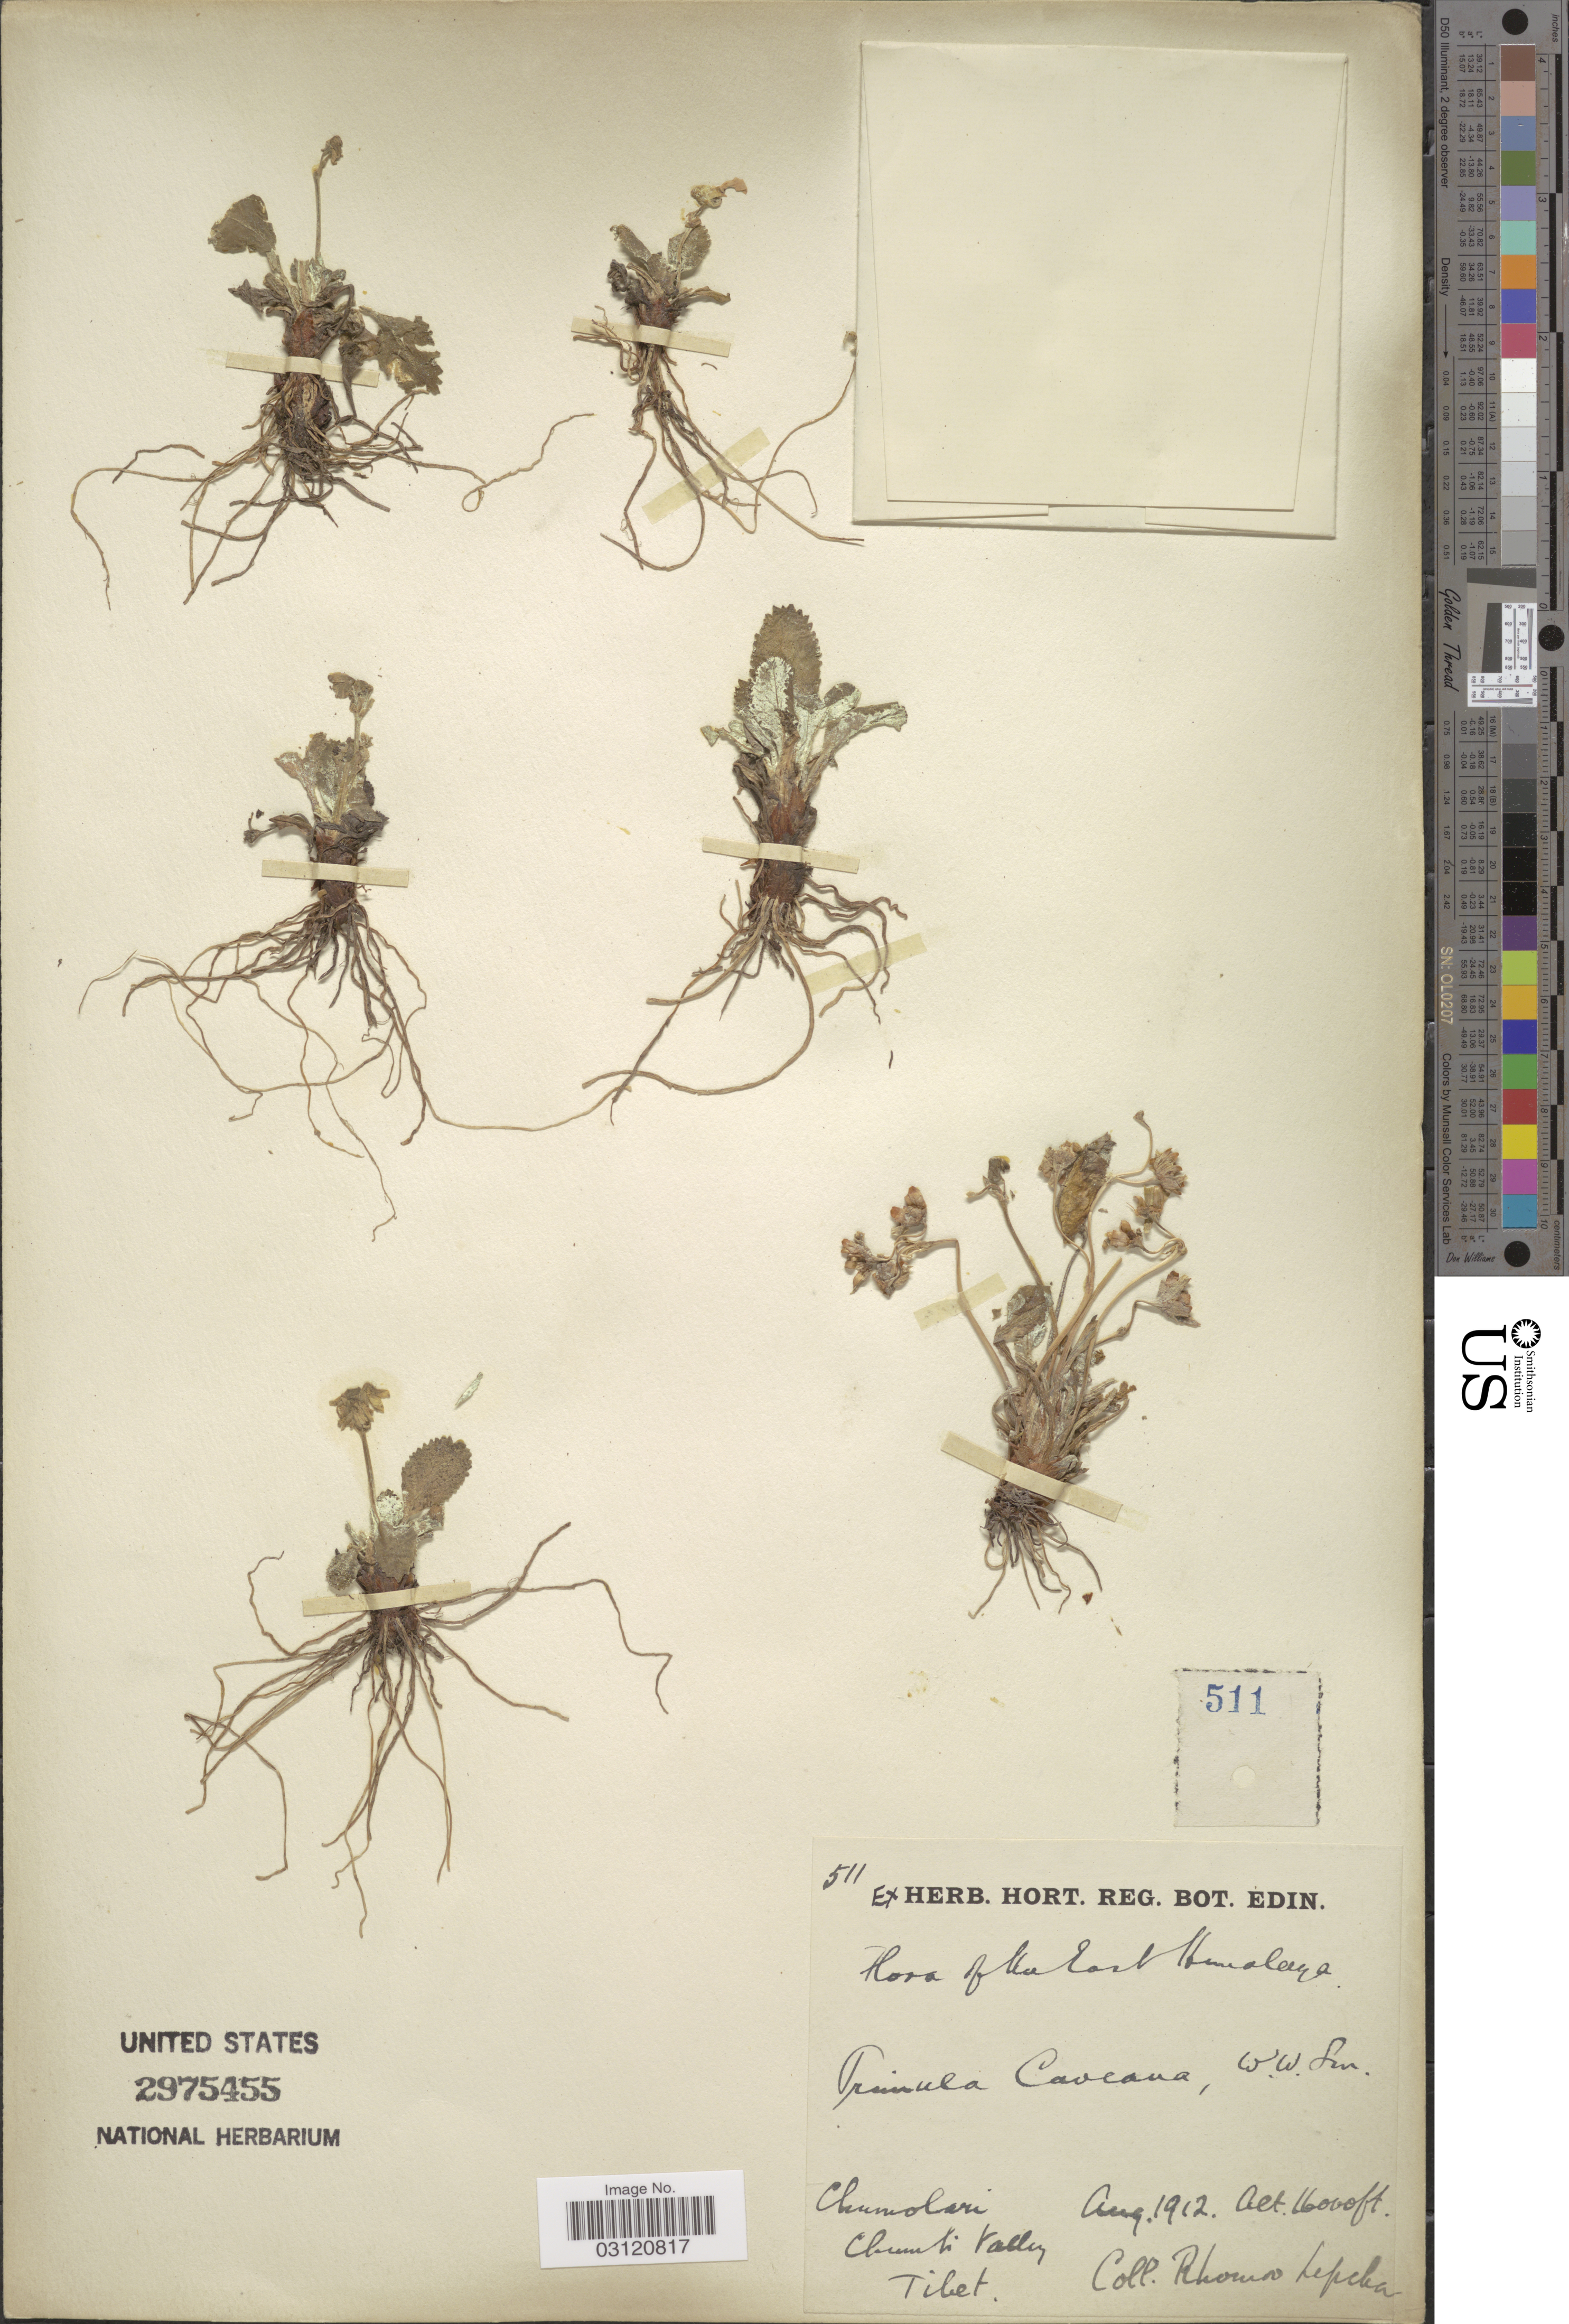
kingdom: Plantae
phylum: Tracheophyta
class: Magnoliopsida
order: Ericales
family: Primulaceae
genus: Primula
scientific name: Primula caveana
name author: W.W. Sm.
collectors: R. Lepcha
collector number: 511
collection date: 1912-08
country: China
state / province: Xizang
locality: East Himalaya. Chumolari, Chumbi Valley Tibet.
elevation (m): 4877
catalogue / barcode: US 2975455